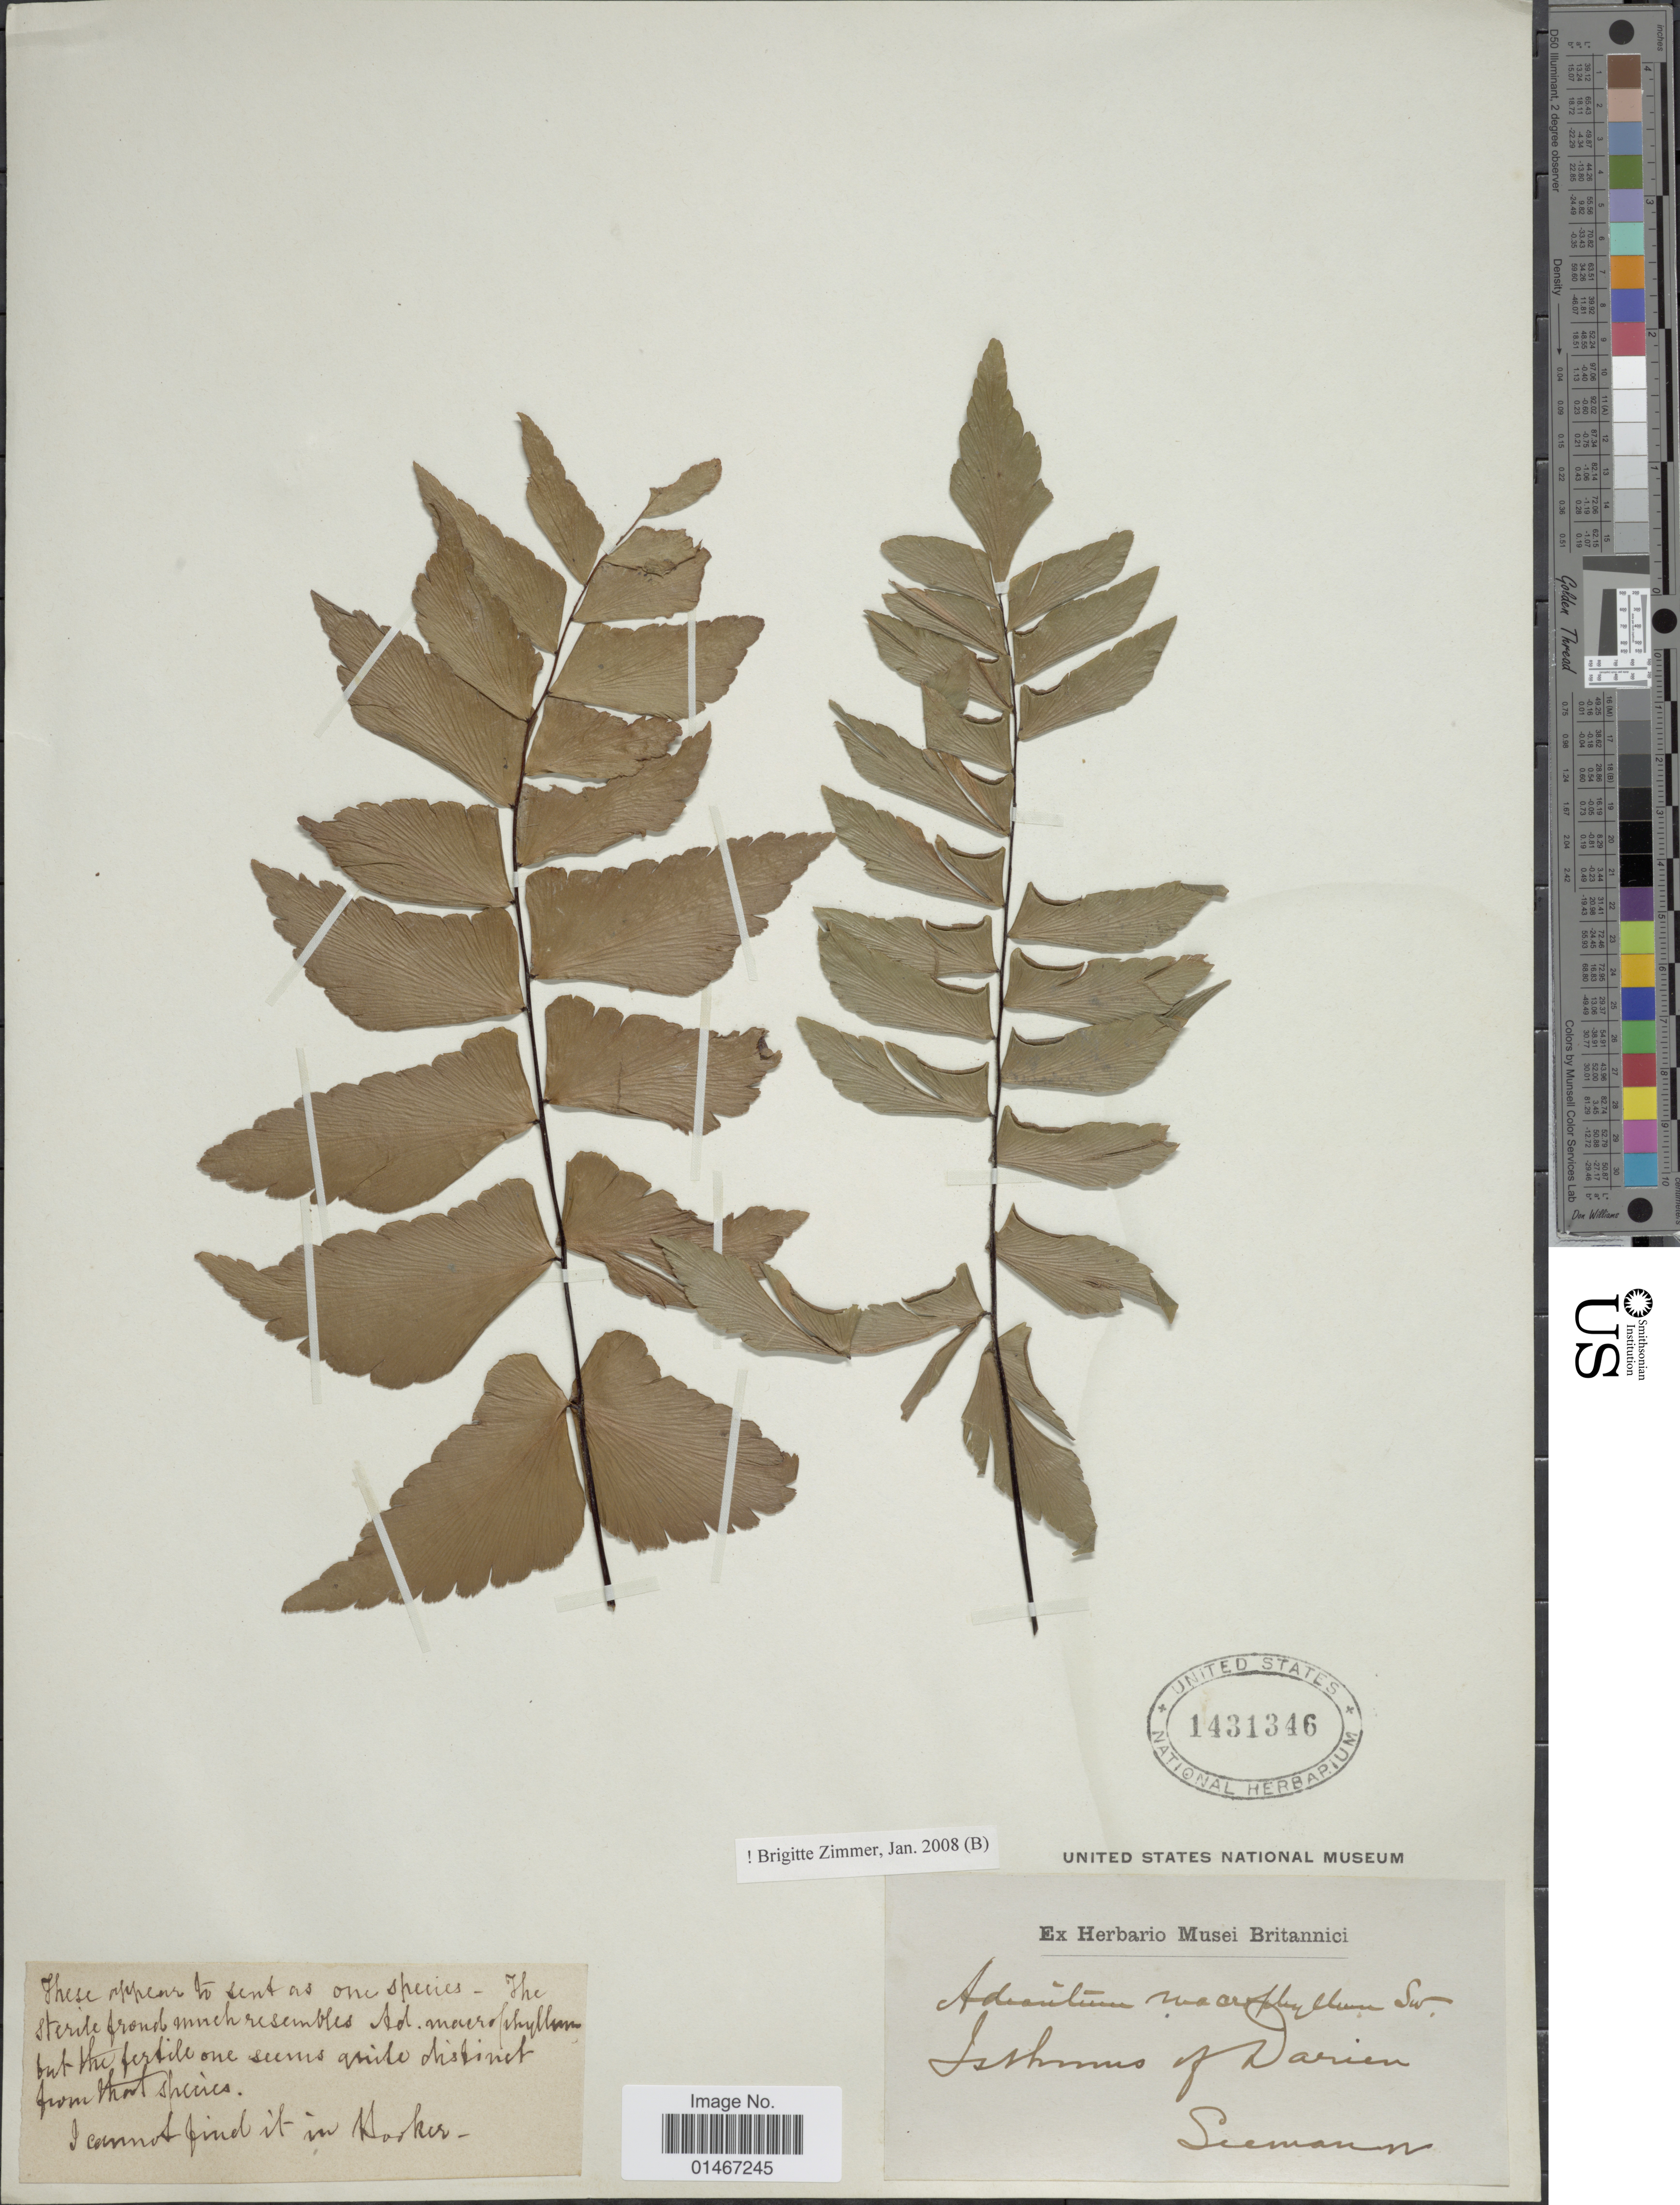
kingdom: Plantae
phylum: Tracheophyta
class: Polypodiopsida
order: Polypodiales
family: Pteridaceae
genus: Adiantum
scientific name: Adiantum macrophyllum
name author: Sw.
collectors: -. Seemann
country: Panama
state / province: Darién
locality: Isthmus of Darien.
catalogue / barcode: US 1431346